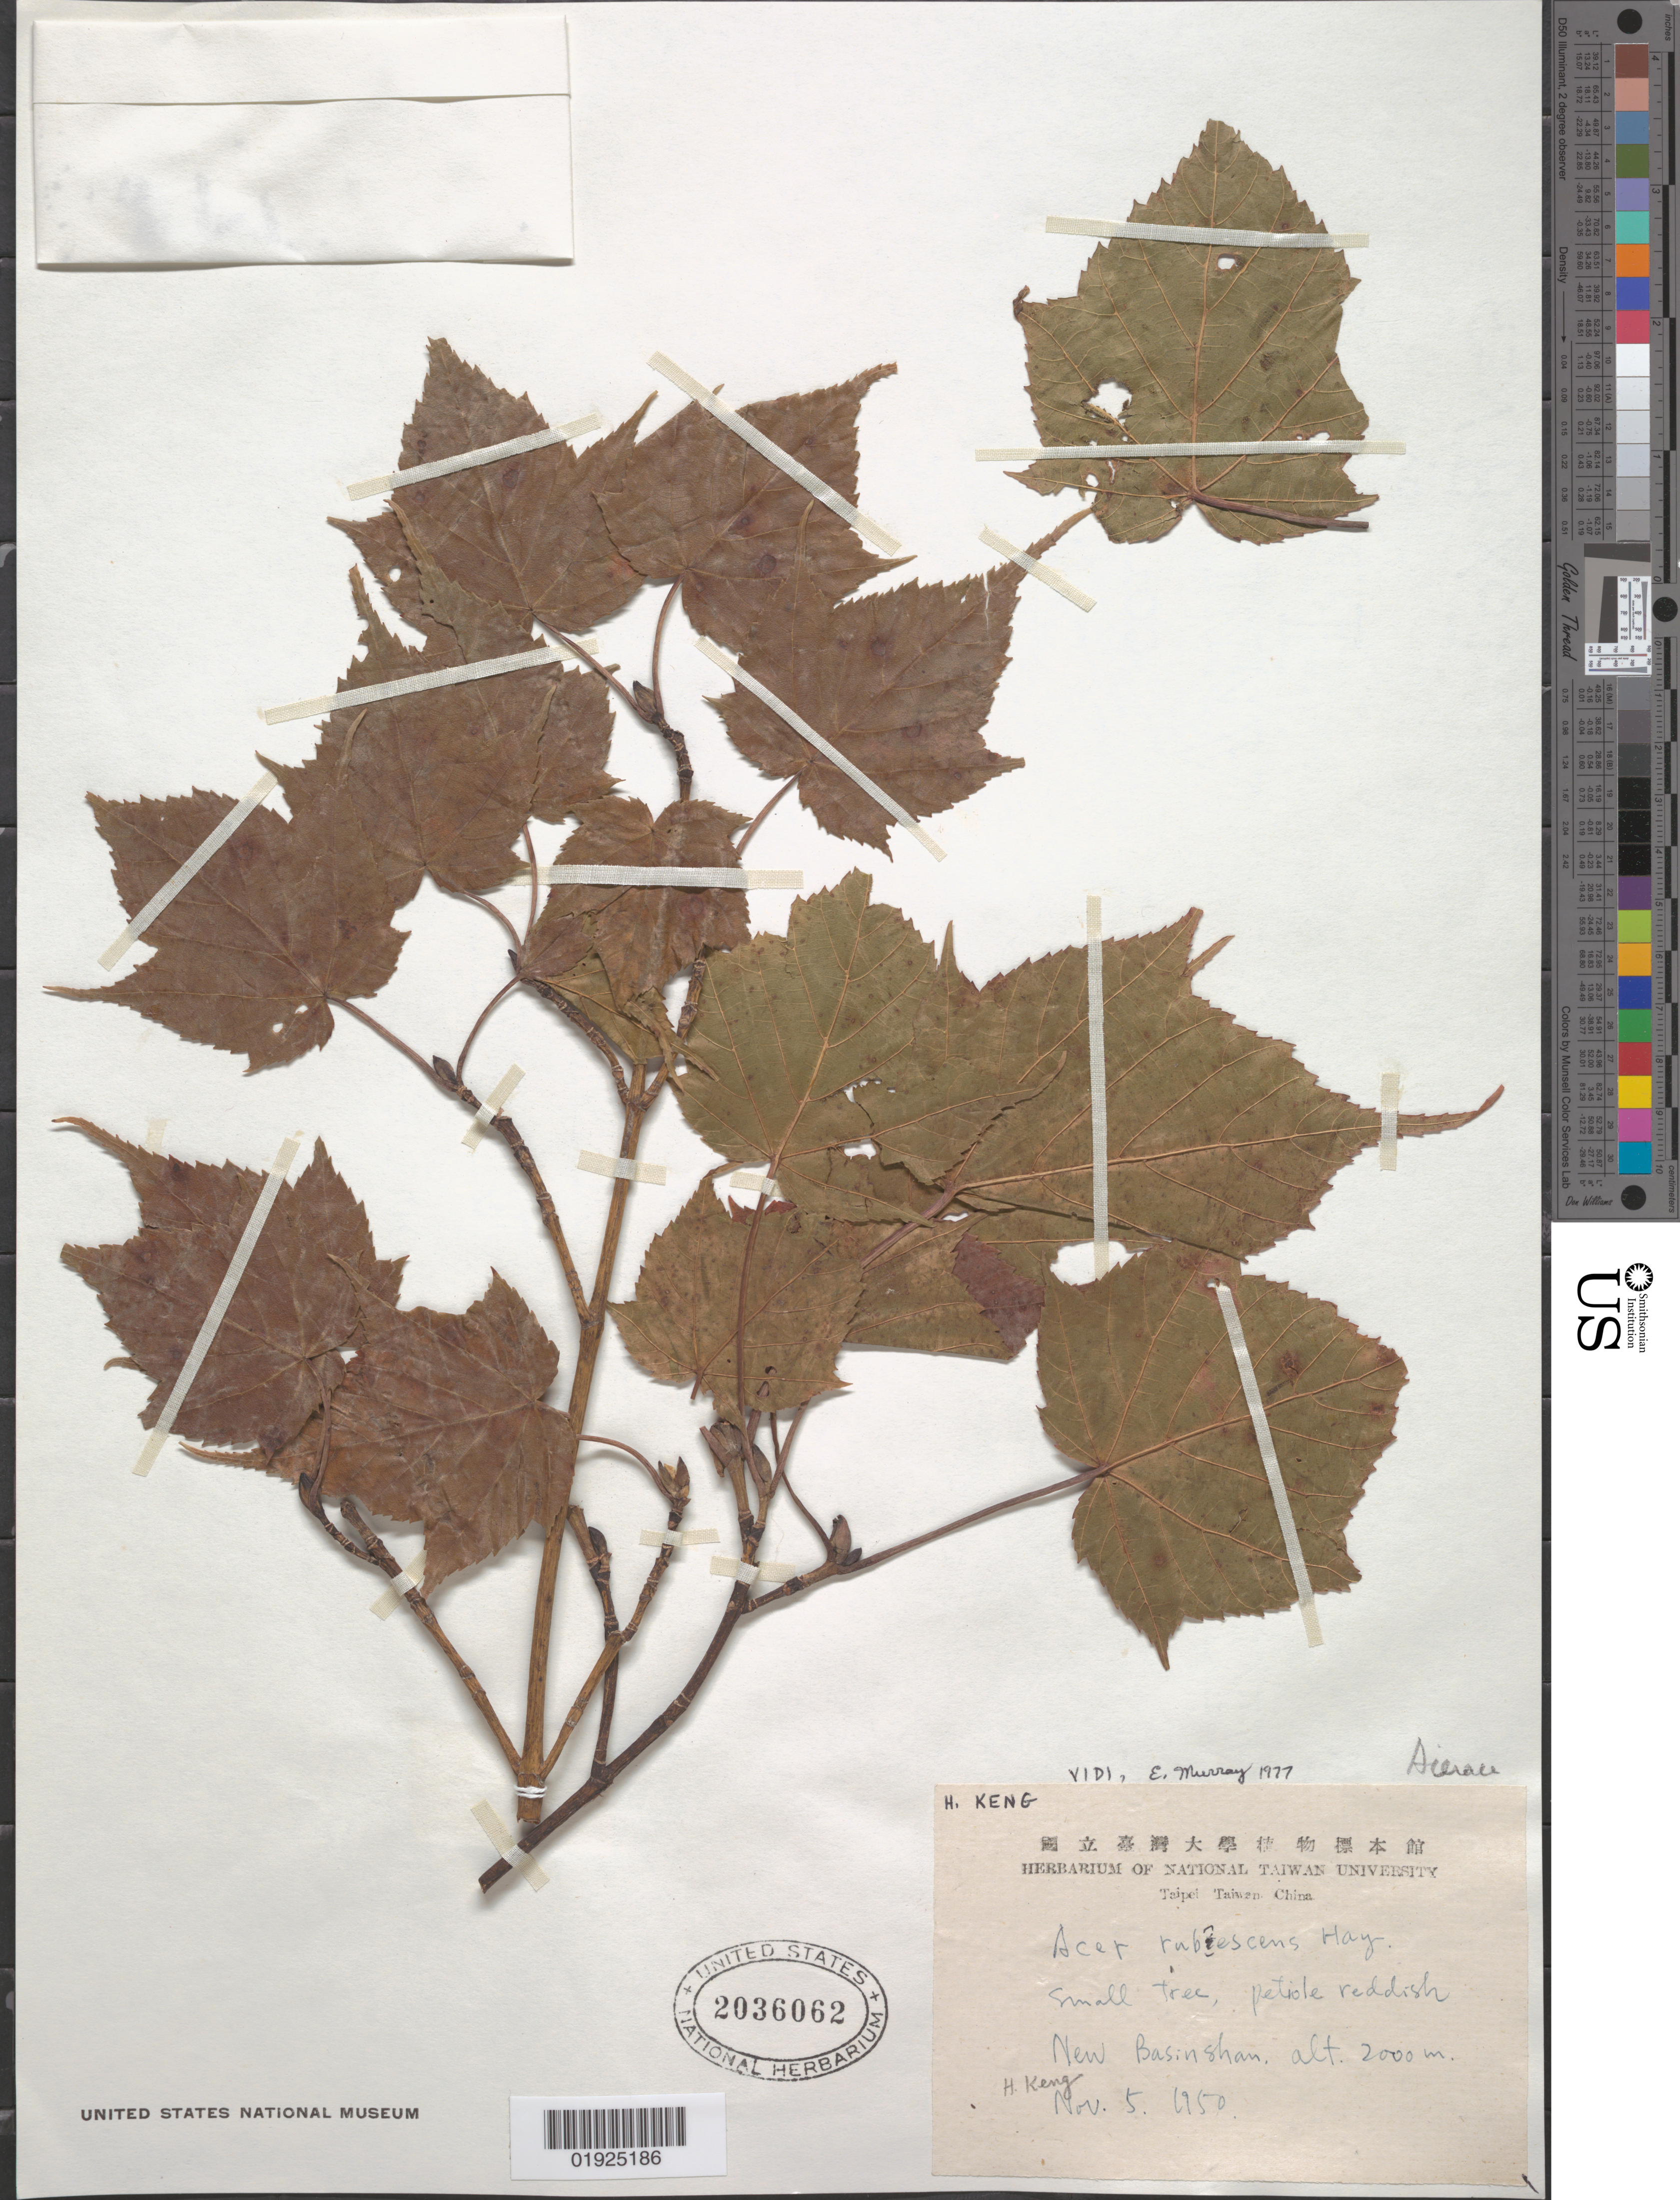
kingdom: Plantae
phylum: Tracheophyta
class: Magnoliopsida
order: Sapindales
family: Sapindaceae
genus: Acer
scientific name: Acer rubescens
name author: Hayata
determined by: Murray, Edward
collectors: H. Keng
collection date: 1950-11-05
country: Taiwan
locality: New Basinshan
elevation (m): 2000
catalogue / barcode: US 2036062